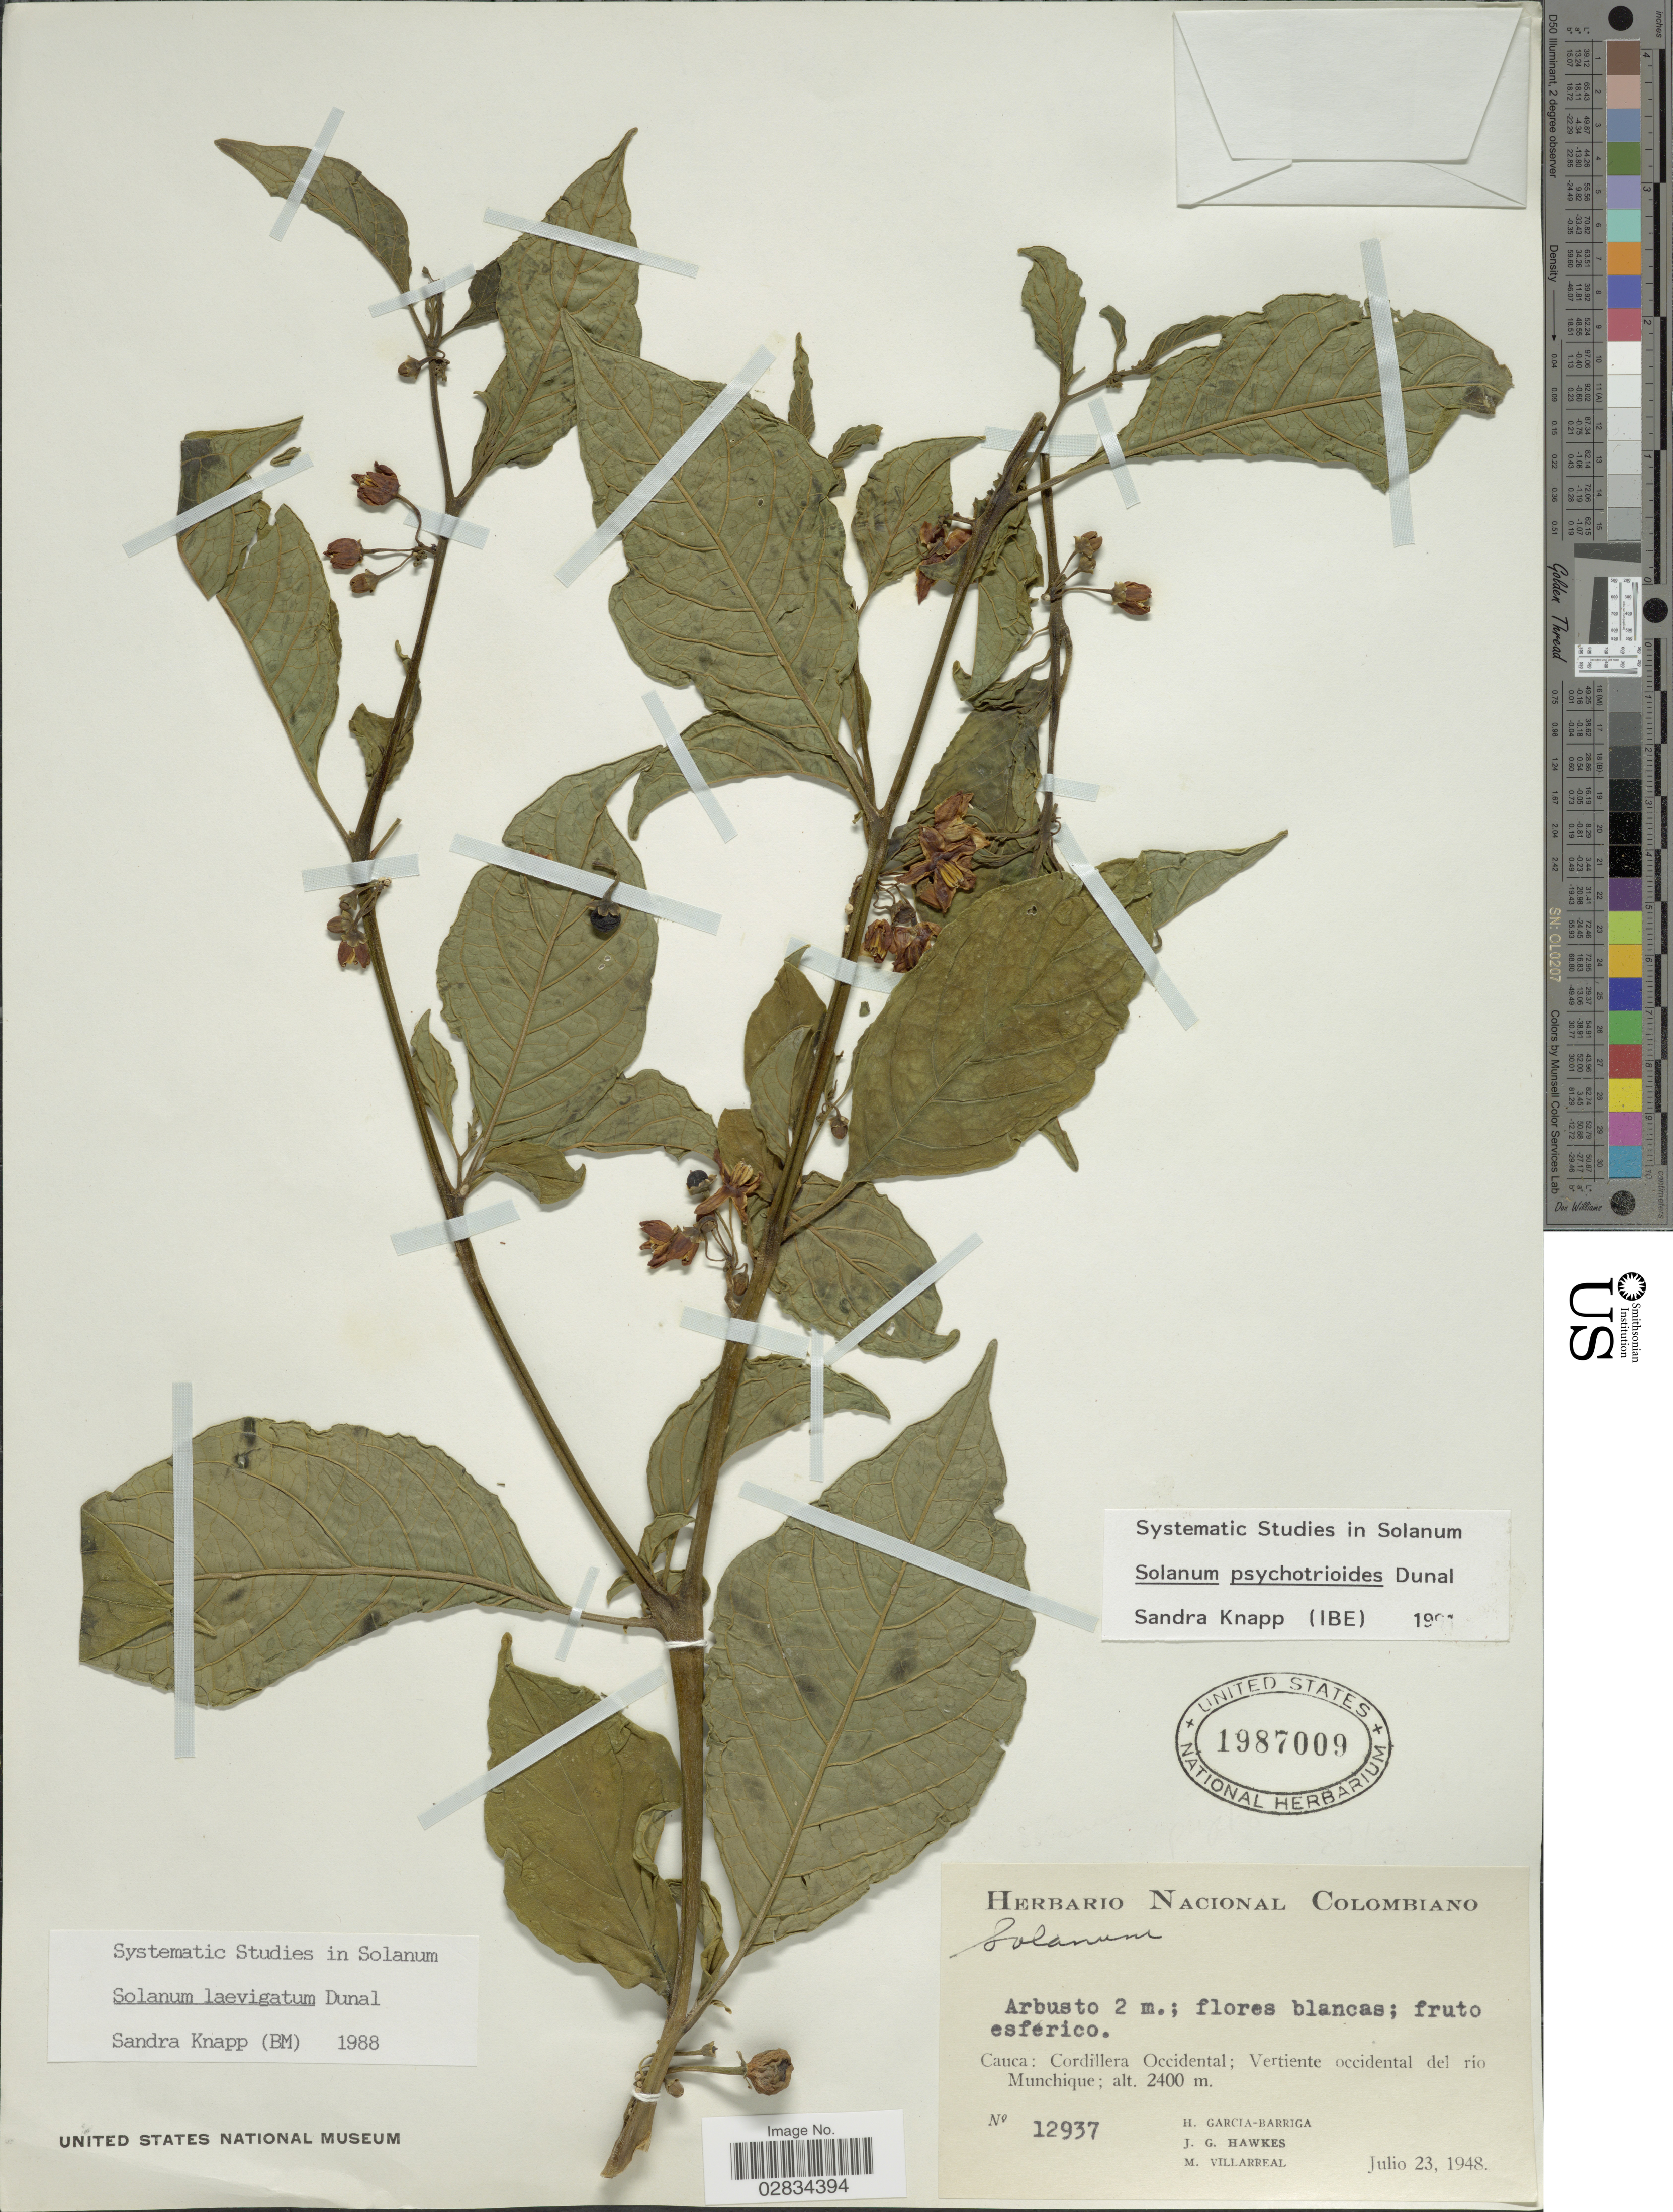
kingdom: Plantae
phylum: Tracheophyta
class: Magnoliopsida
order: Solanales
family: Solanaceae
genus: Solanum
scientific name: Solanum psychotrioides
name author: Dunal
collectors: H. García Barriga, J. Hawkes & M. Villarreal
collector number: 12937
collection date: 1948-07-23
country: Colombia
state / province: Cauca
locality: Cauca: Cordillera Occidental; Vertiente occidental del río Munchique.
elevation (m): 2400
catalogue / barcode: US 1987009